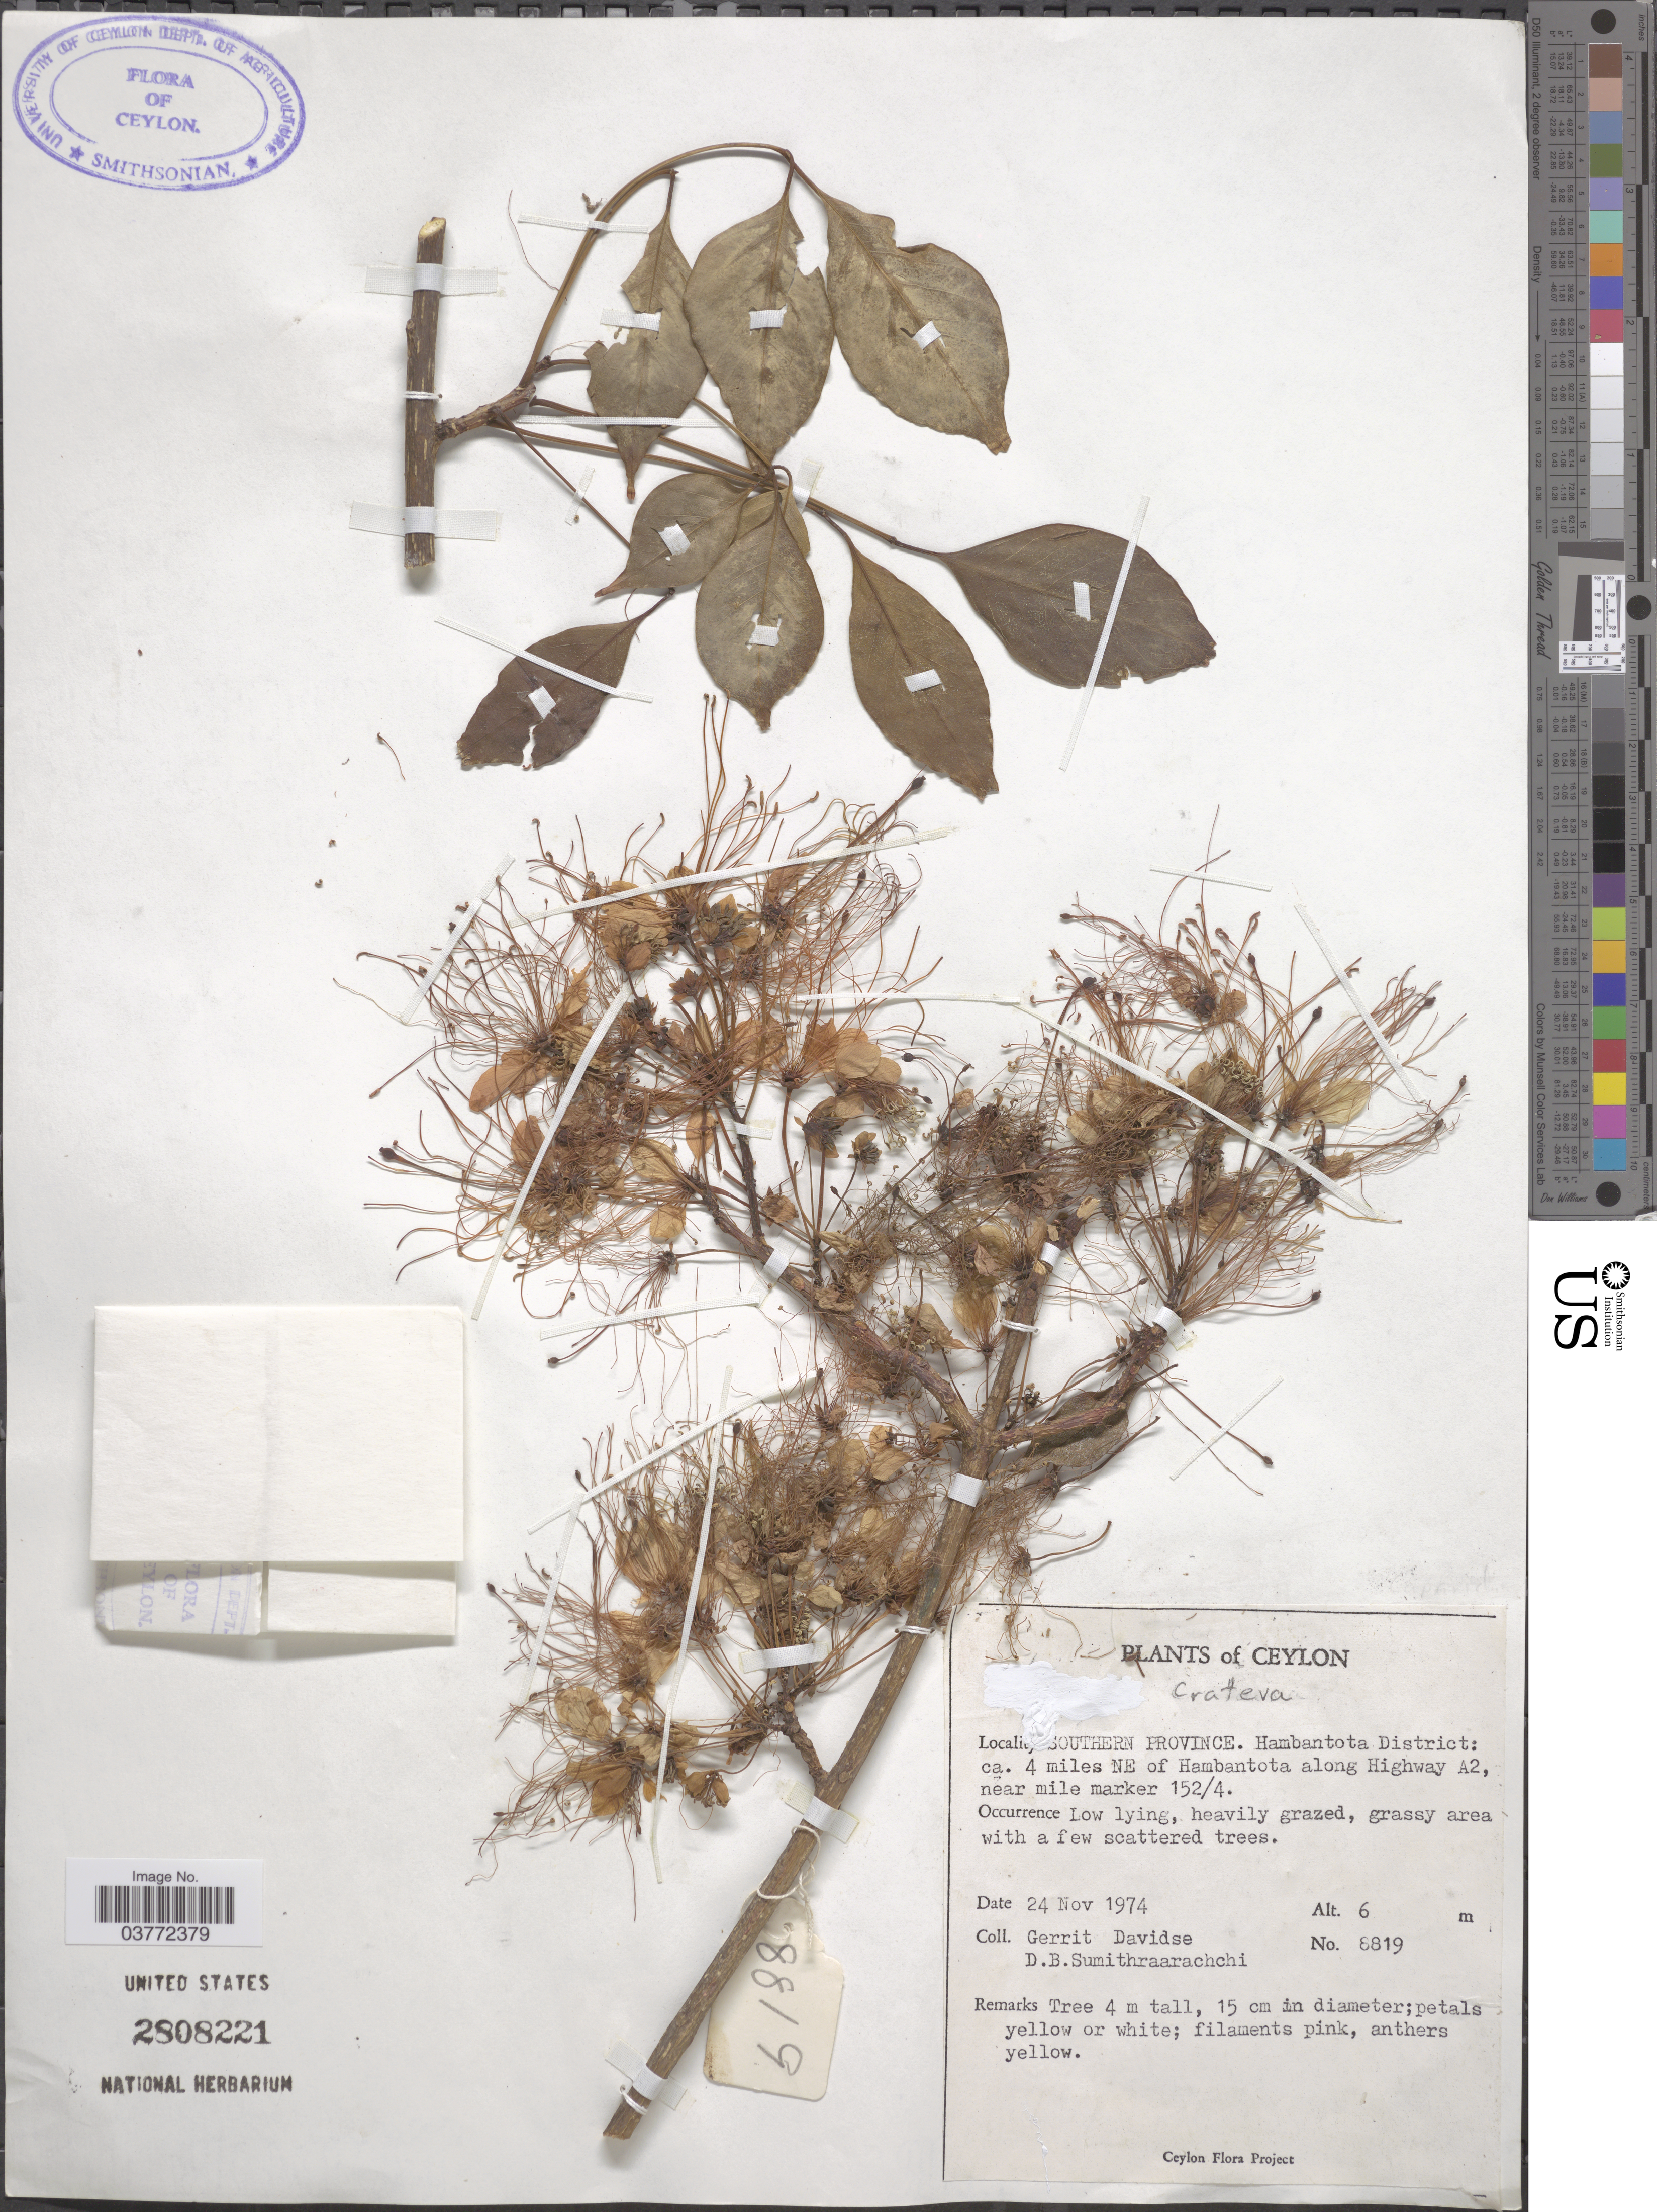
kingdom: Plantae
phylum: Tracheophyta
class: Magnoliopsida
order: Brassicales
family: Capparaceae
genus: Crateva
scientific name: Crateva adansonii subsp. odora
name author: (Buch.-Ham.) Jacobs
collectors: G. Davidse & D. B. Sumithraarachchi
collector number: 8819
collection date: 1974-11-24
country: Sri Lanka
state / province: Southern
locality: Ceylon. Hambantota District: ca. 4 miles NE of Hambantota along Highway A2, near mile marker 152/4.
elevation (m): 6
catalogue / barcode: US 2808221